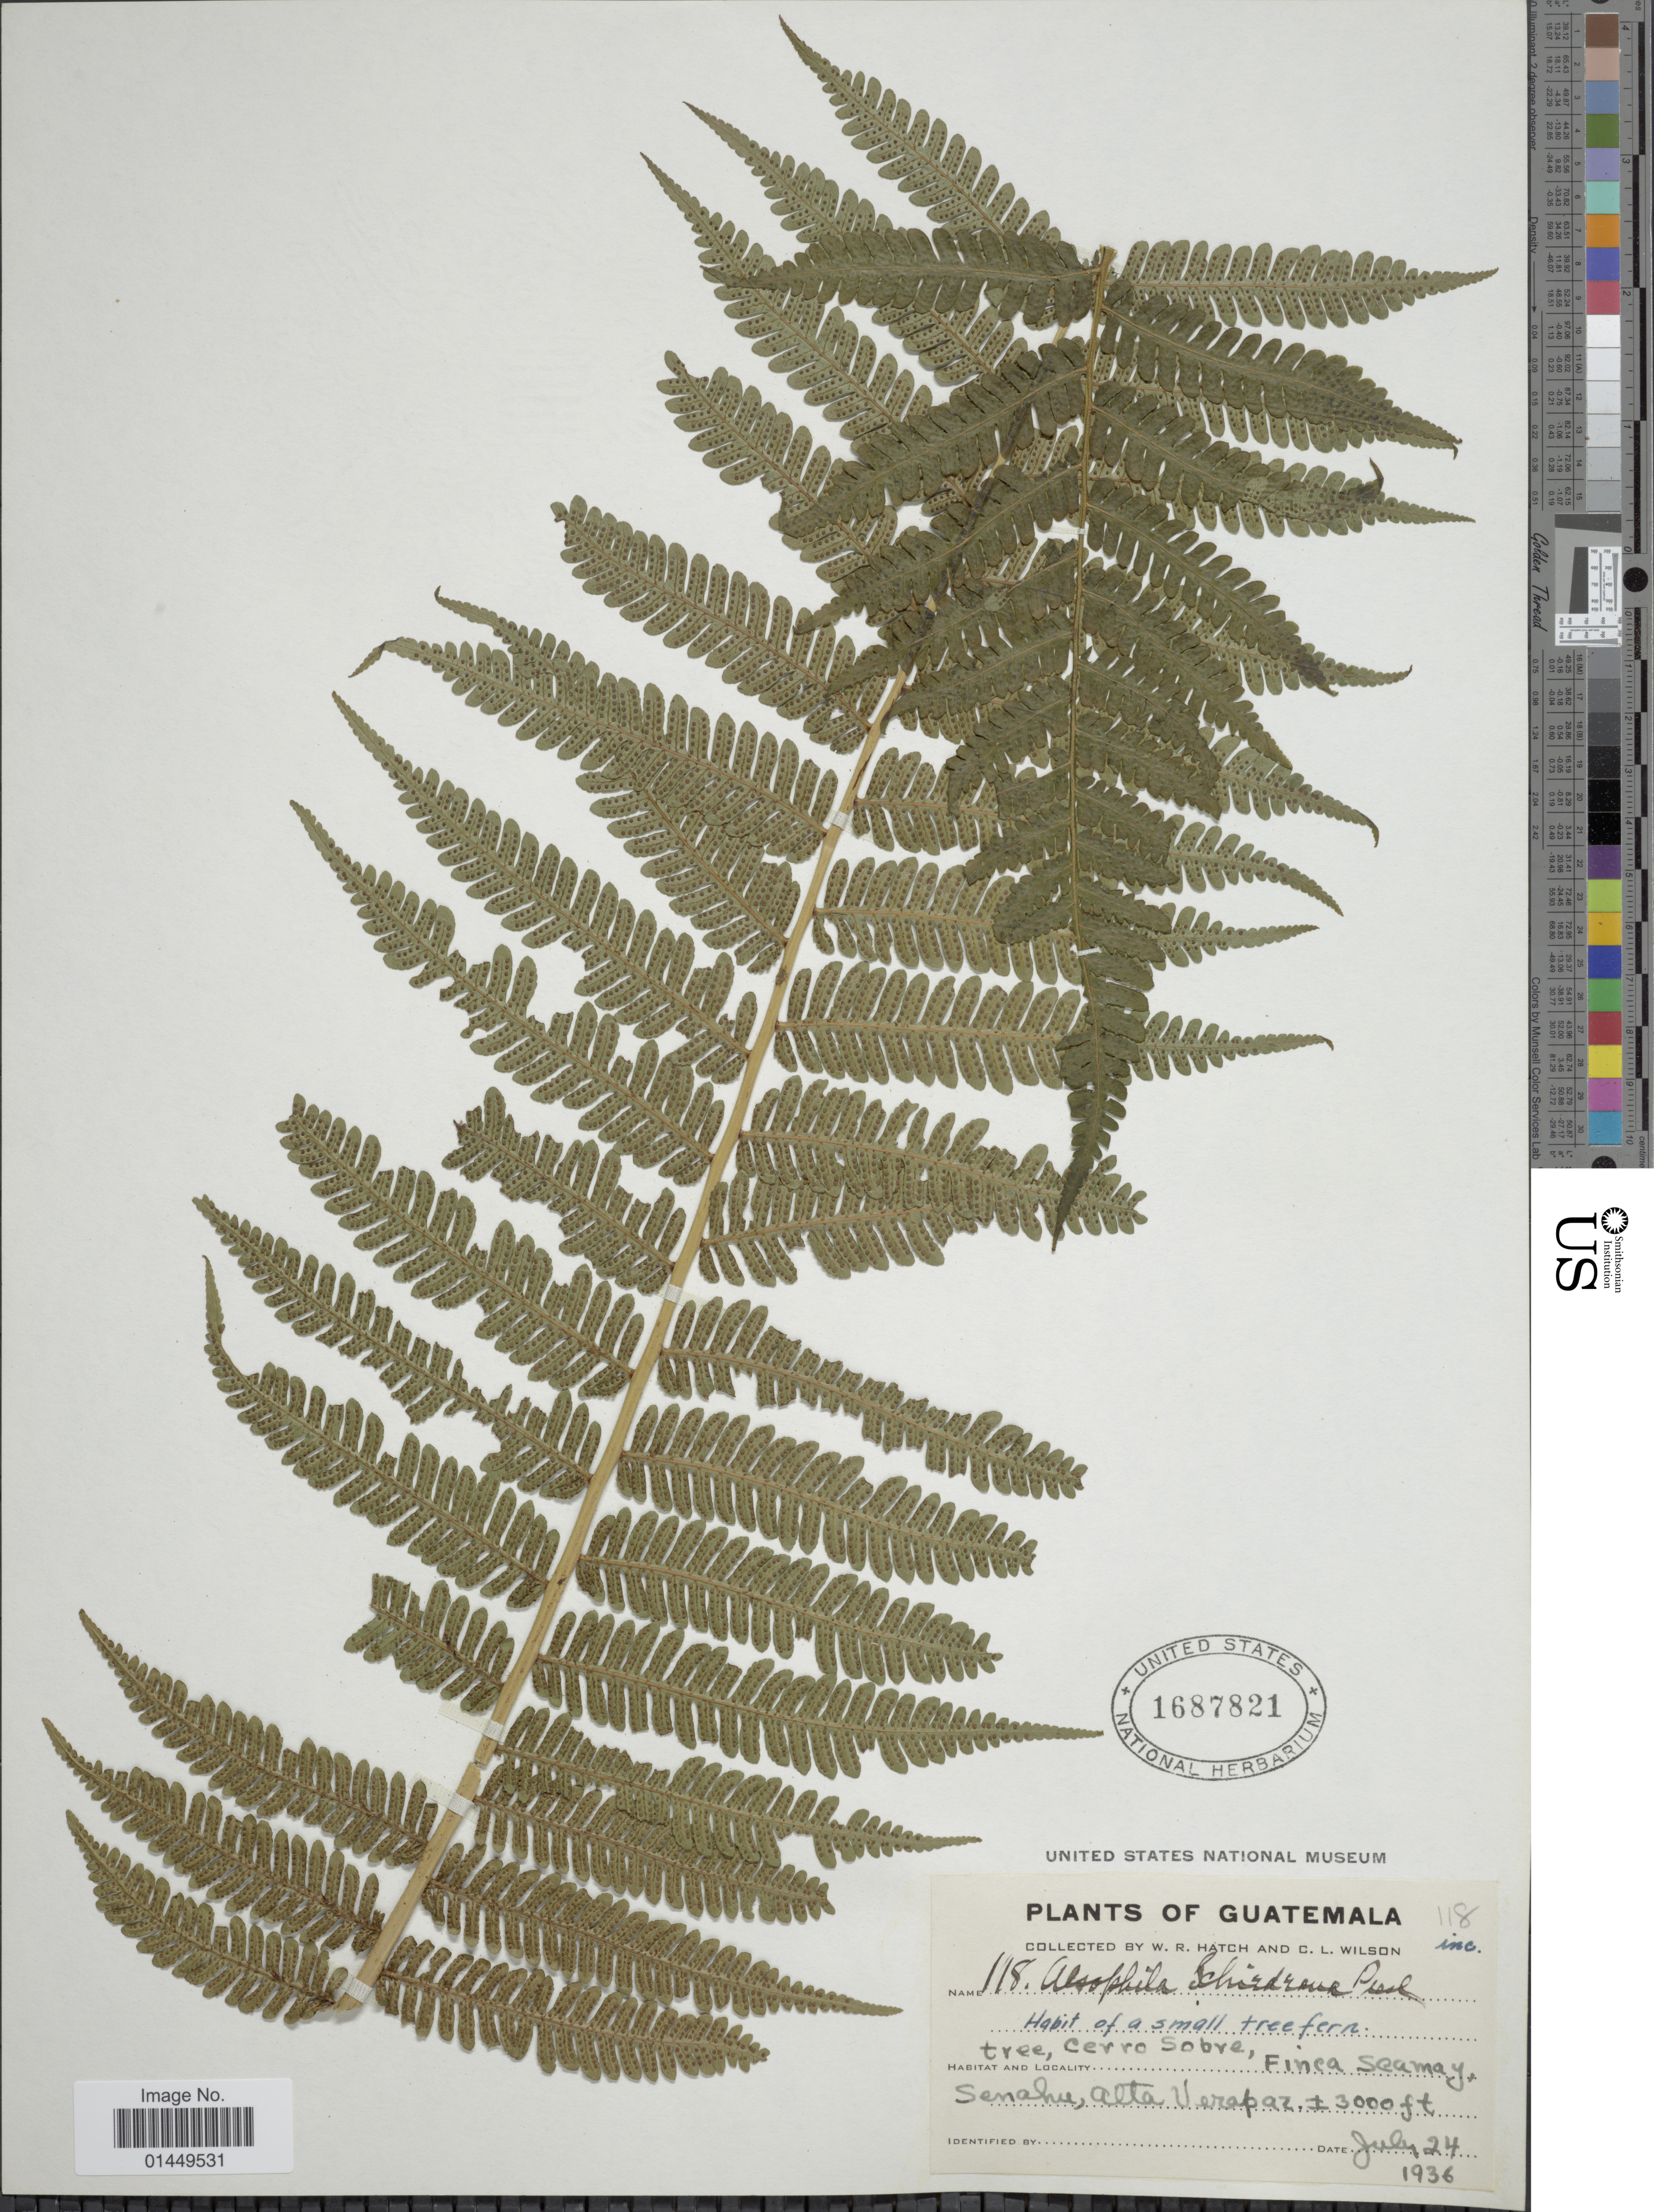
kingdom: Plantae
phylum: Tracheophyta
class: Polypodiopsida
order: Cyatheales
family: Cyatheaceae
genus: Cyathea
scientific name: Cyathea schiedeana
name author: (C. Presl) Domin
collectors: W. Hatch & C. L. Wilson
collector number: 118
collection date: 1936-07-24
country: Guatemala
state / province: Alta Verapaz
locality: Finca Seamay, Senahu, Alta Verapaz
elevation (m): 914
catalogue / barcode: US 1687821